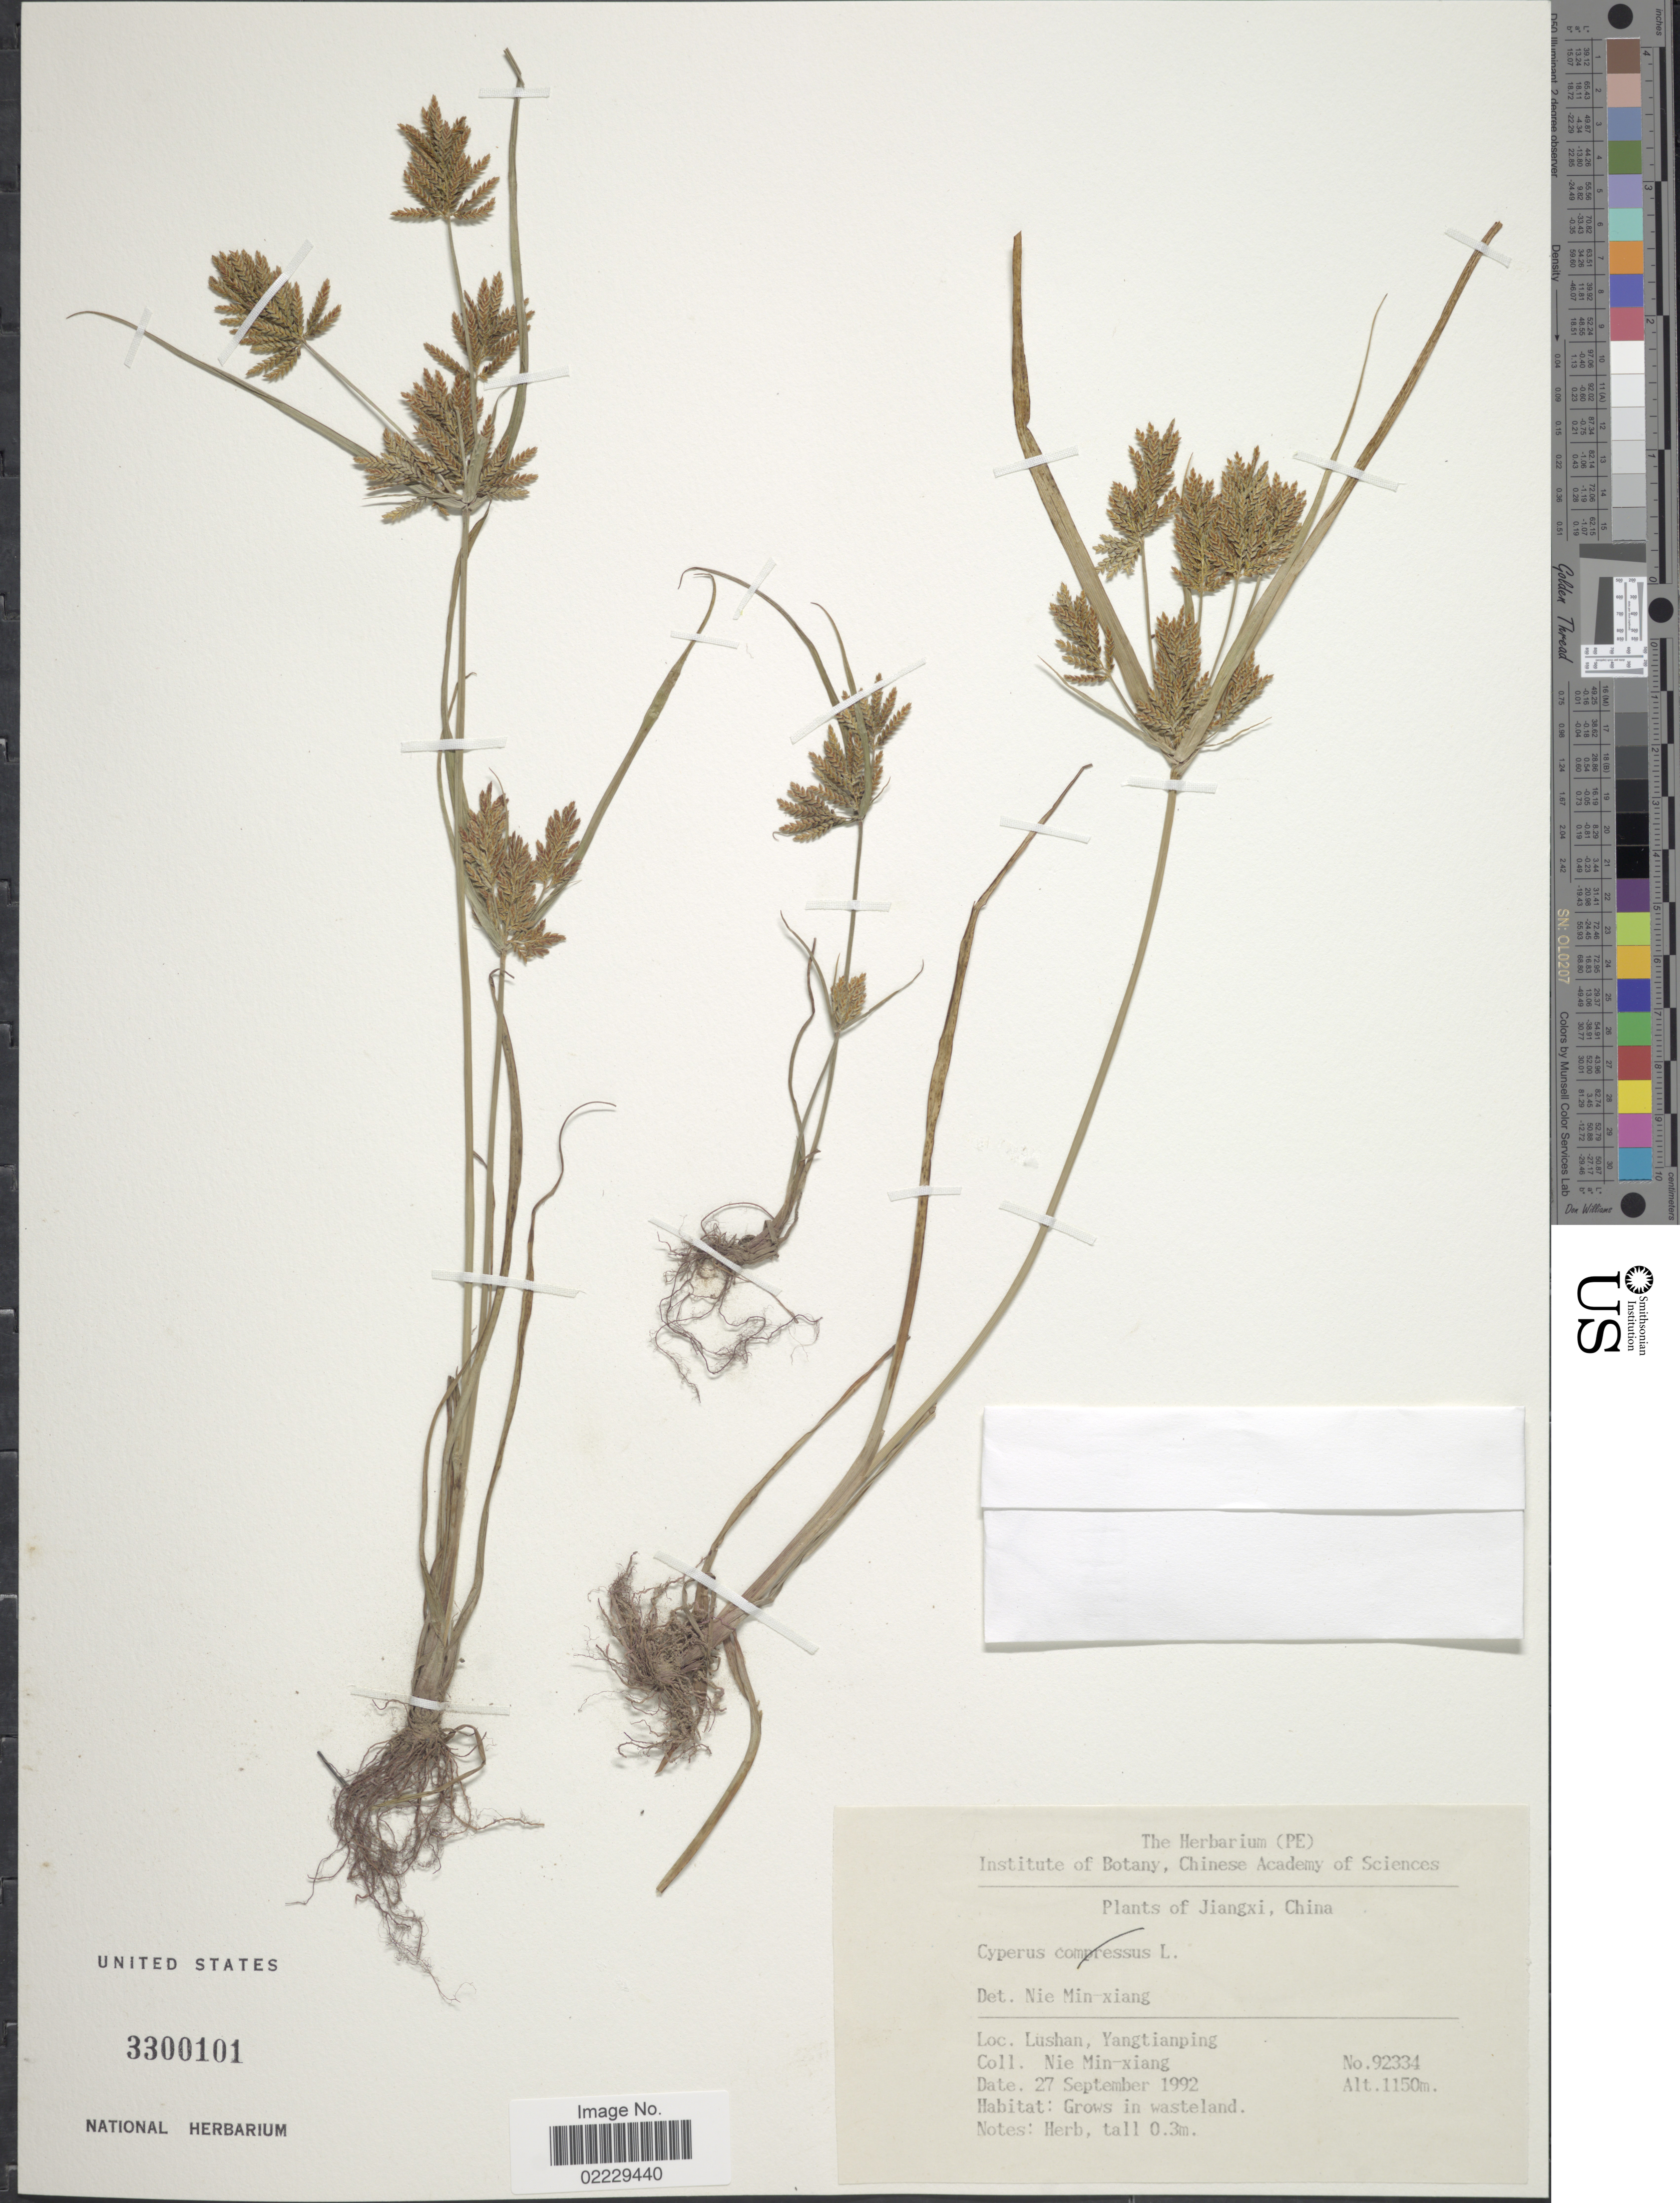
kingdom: Plantae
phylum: Tracheophyta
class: Liliopsida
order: Poales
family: Cyperaceae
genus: Cyperus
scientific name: Cyperus microiria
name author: Steud.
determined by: Strong, Mark T., (BOT), Smithsonian Institution - National Museum of Natural History (UNITED STATES)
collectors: M. Nie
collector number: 92334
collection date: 1992-09-27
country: China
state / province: Jiangxi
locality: Lushan, Yangtianping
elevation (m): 1150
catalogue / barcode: US 3300101